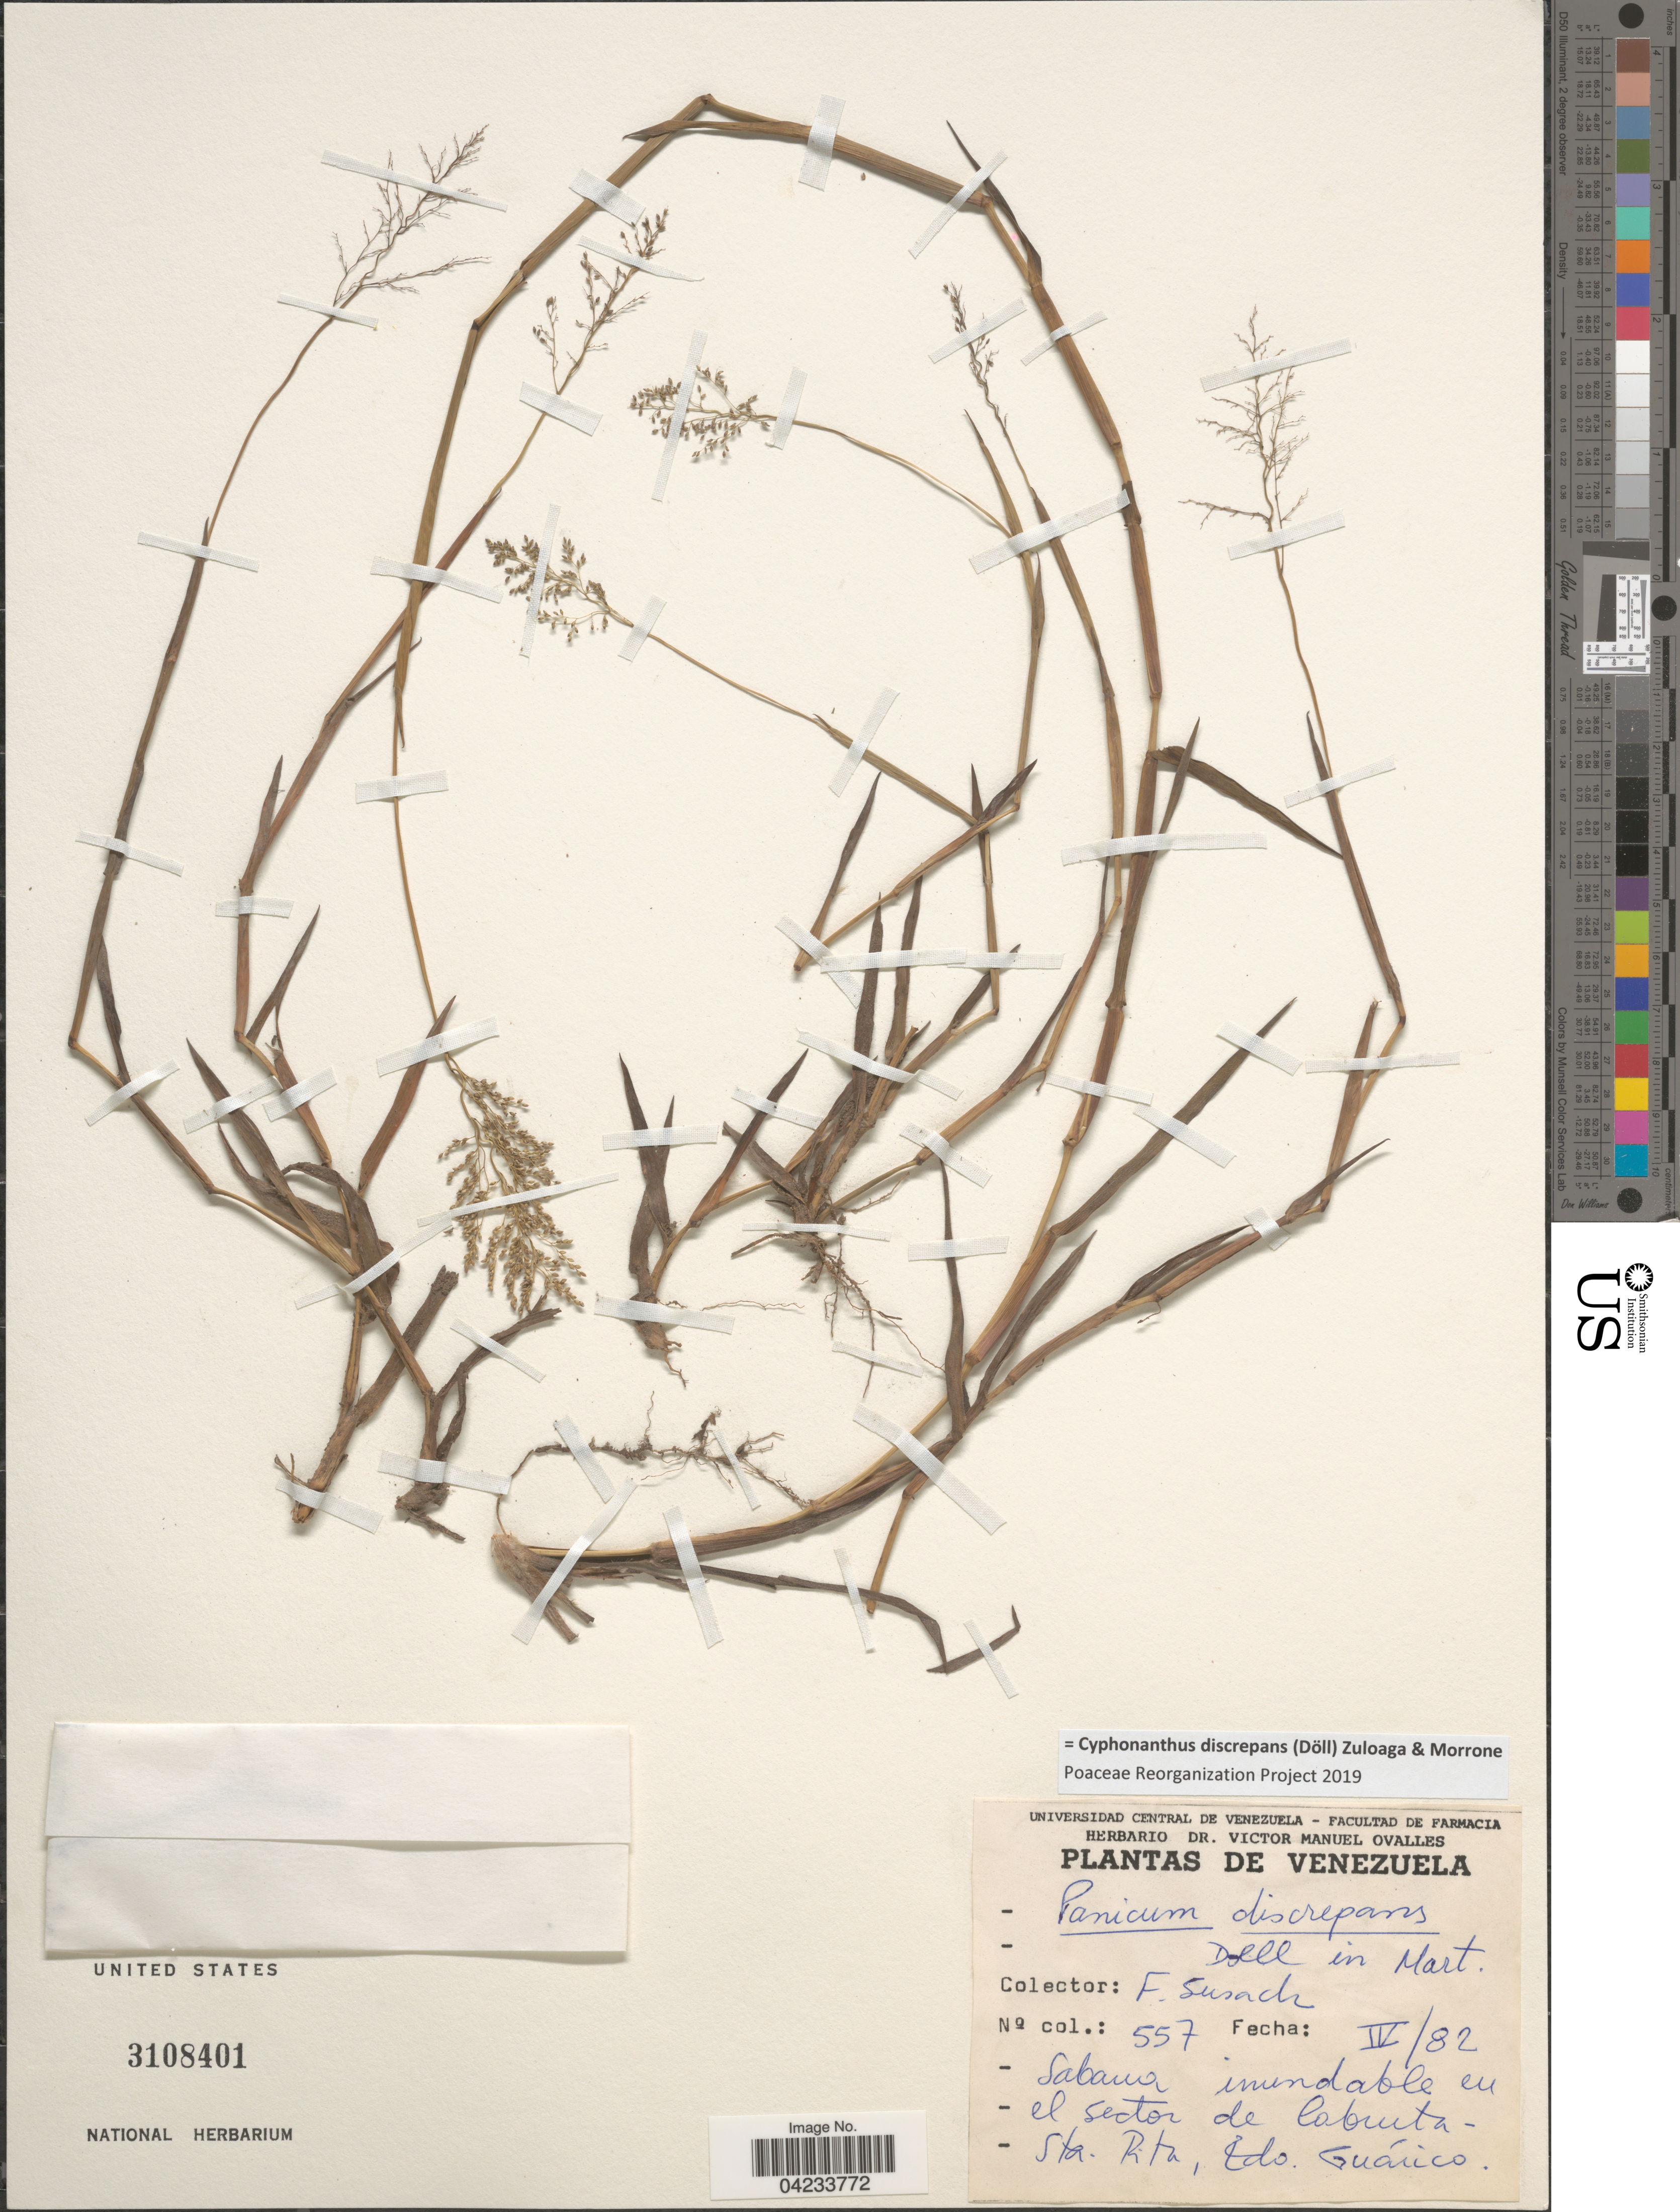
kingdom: Plantae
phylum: Tracheophyta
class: Liliopsida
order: Poales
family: Poaceae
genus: Cyphonanthus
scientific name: Cyphonanthus discrepans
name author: (Döll) Zuloaga & Morrone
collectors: F. Susach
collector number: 557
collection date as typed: Transcribed d/m/y: /4/82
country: Venezuela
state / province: Guarico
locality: Sabana inundable en el sector de Cabruta - Sta. Rita, Edo. Guárico.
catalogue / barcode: US 3108401